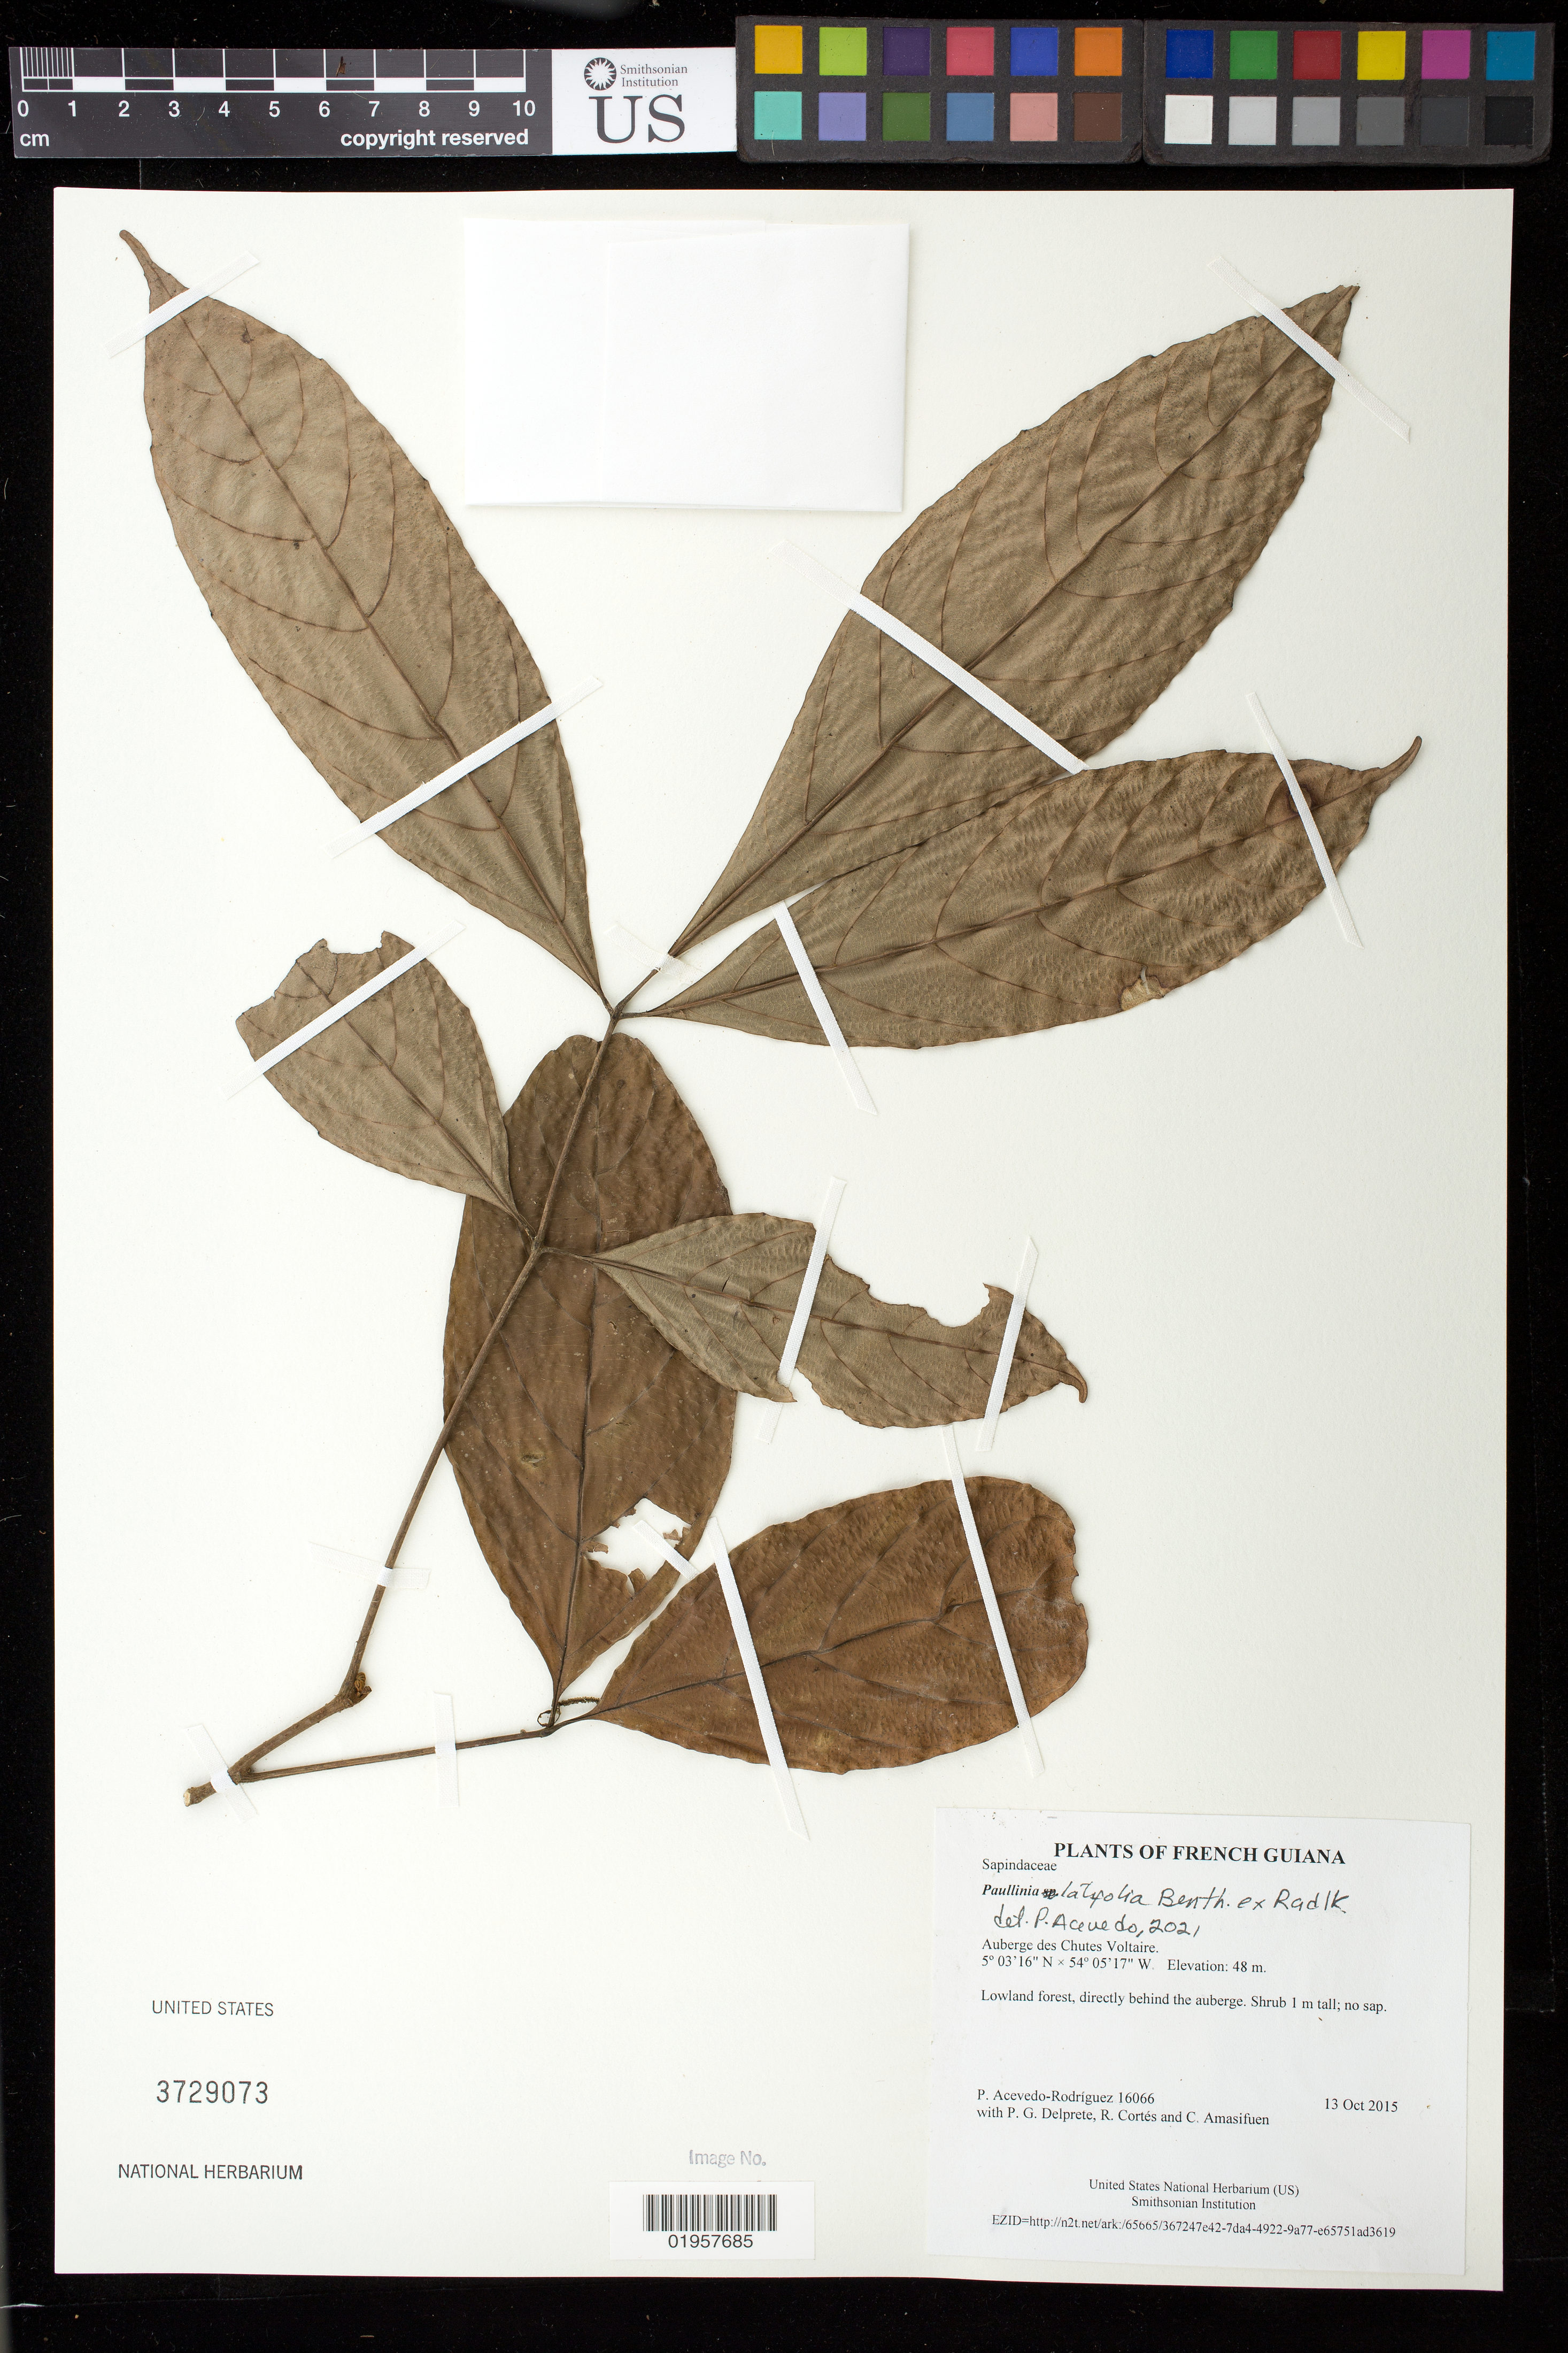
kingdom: Plantae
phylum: Tracheophyta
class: Magnoliopsida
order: Sapindales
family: Sapindaceae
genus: Paullinia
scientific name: Paullinia capreolata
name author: (Aubl.) Radlk.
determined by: Acevedo-Rodríguez, P.; Somner, G. V.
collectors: P. Acevedo-Rodr., P. G. Delprete, R. Cortés & C. Amasifuen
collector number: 16066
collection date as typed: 13 October 2015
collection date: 2015-10-13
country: French Guiana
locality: Auberge des Chutes Voltaire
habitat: Lowland forest, directly behind the auberge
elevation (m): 48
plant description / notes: US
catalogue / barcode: US 3729073